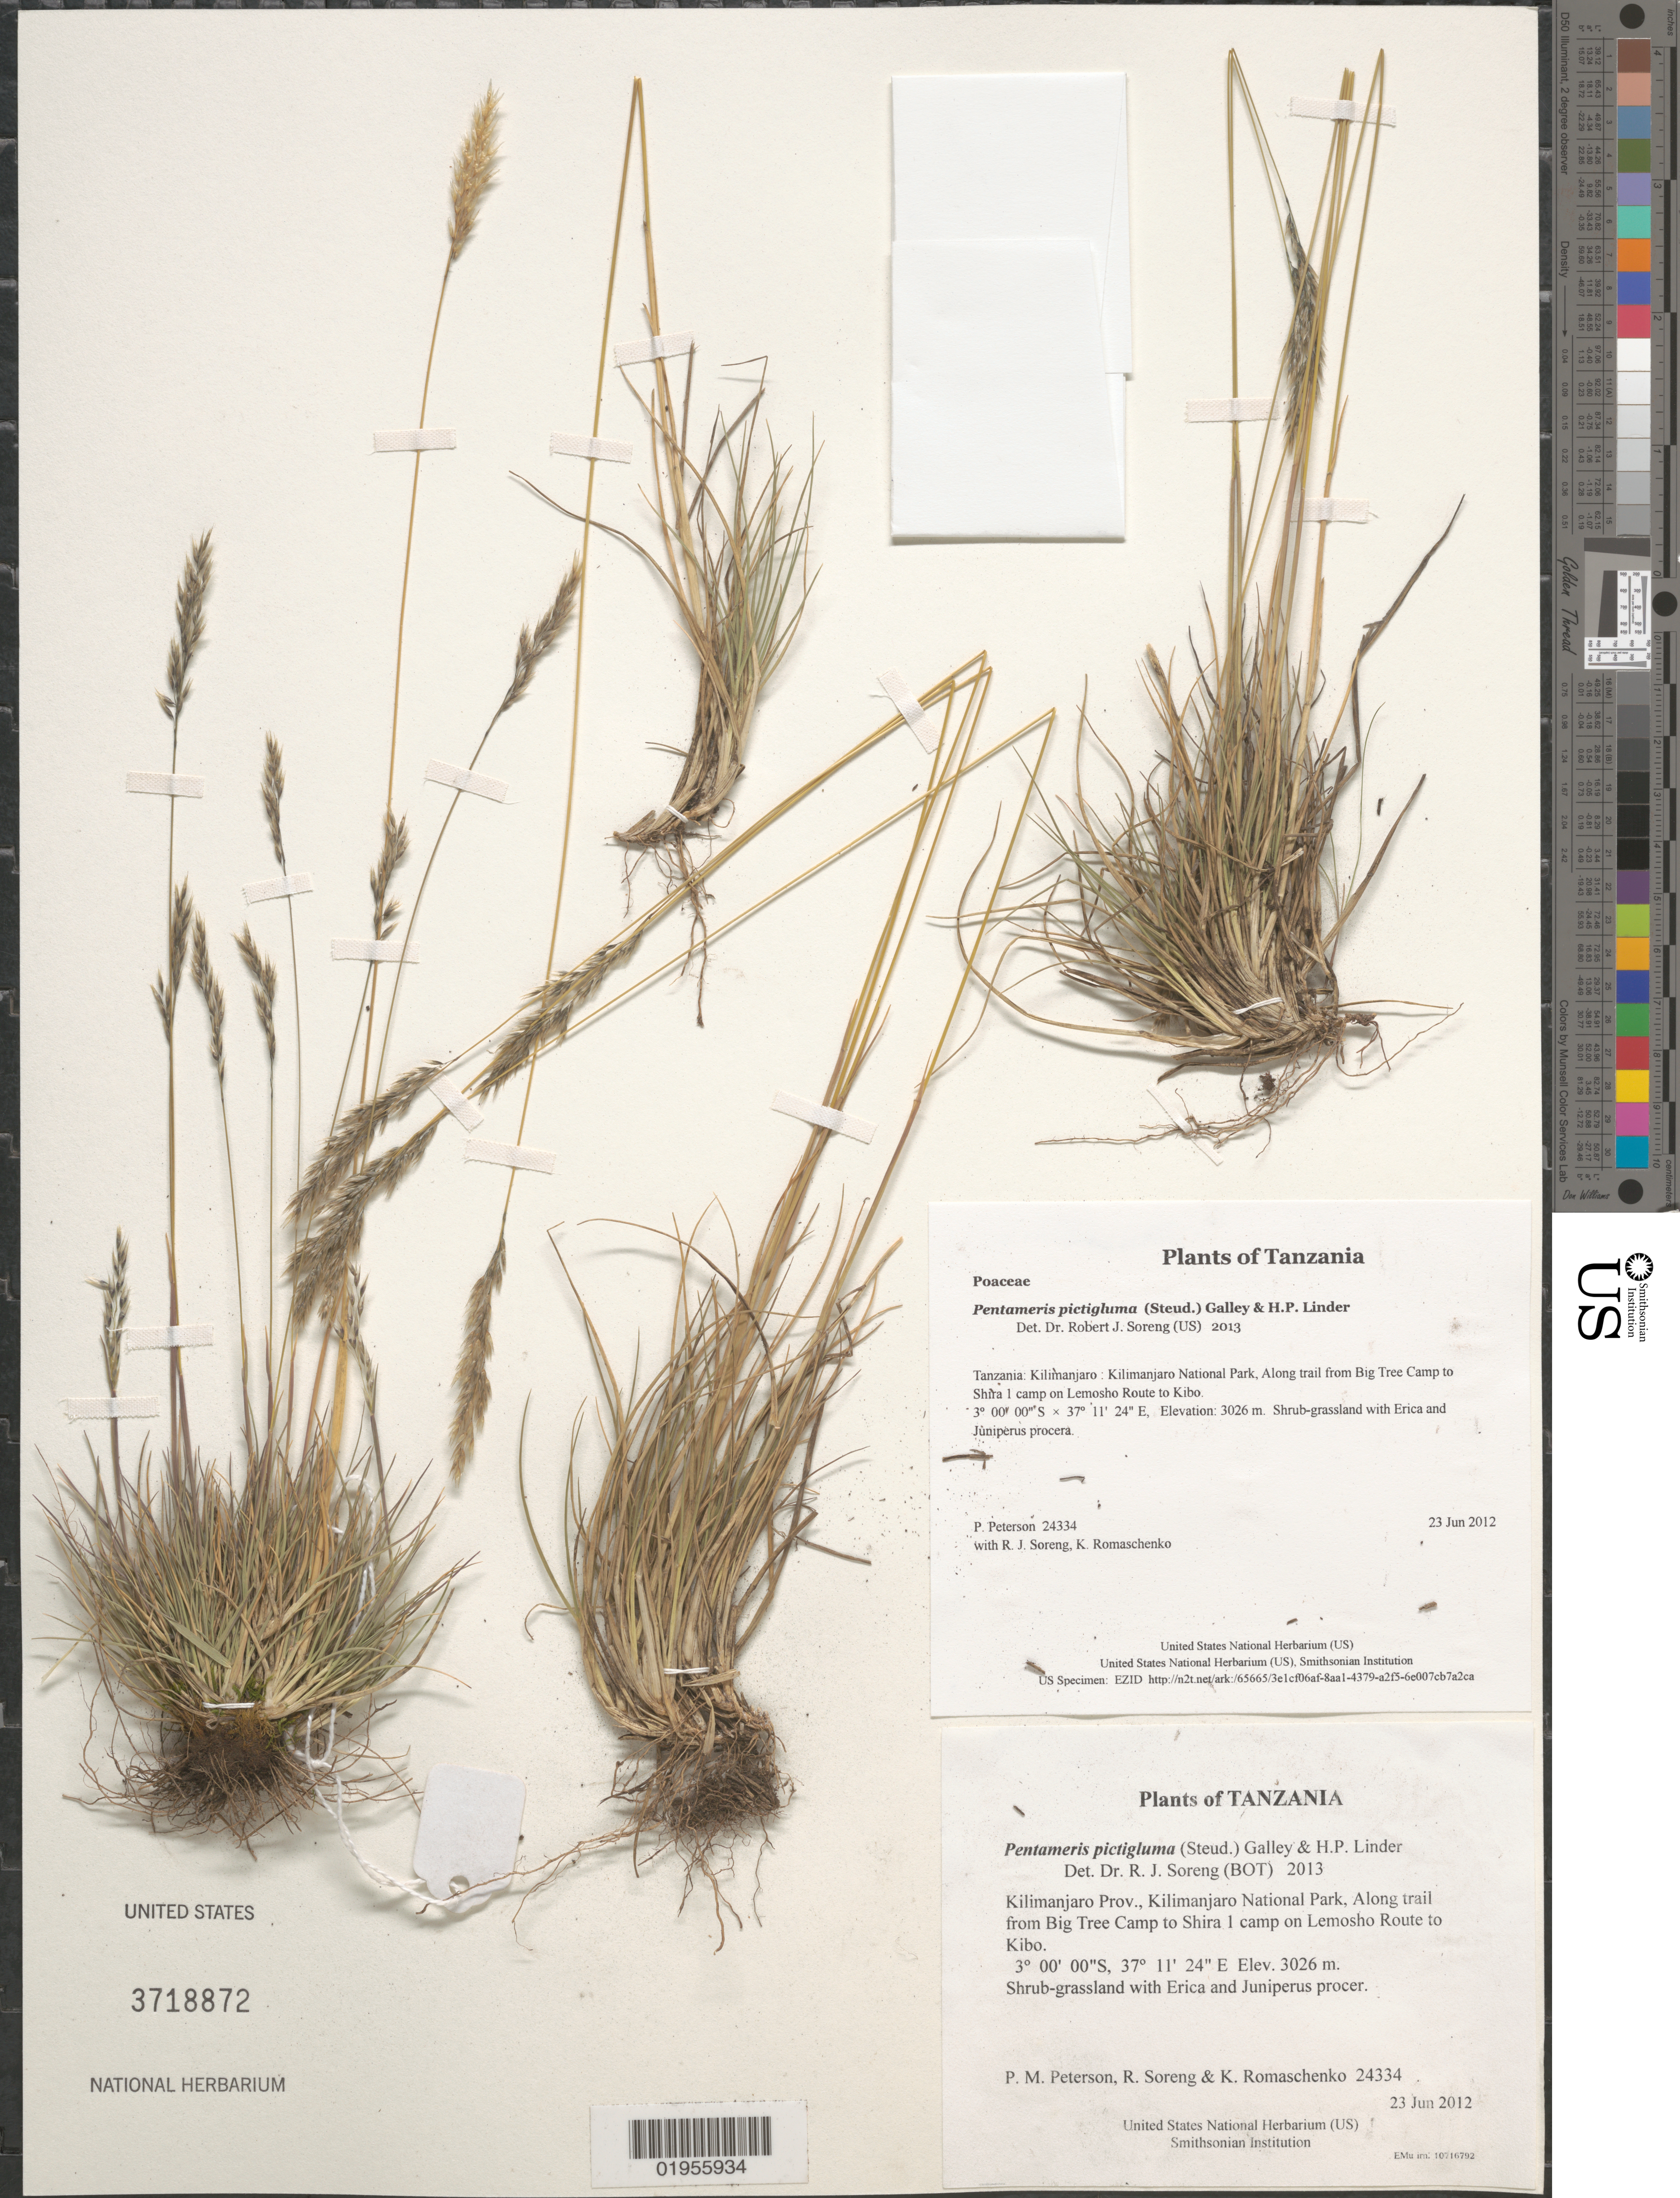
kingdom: Plantae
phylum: Tracheophyta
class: Liliopsida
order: Poales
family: Poaceae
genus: Pentameris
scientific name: Pentameris pictigluma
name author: (Steud.) Galley & H.P. Linder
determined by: Soreng, Robert J., Research Associate (BOT), Smithsonian Institution - National Museum of Natural History (UNITED STATES)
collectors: P. M. Peterson, R. J. Soreng & K. Romaschenko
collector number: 24334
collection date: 2012-06-23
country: Tanzania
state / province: Kilimanjaro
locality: Kilimanjaro National Park, Along trail from Big Tree Camp to Shira 1 camp on Lemosho Route to Kibo.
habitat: Shrub-grassland with Erica and Juniperus procera.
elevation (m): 3026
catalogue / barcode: US 3718872